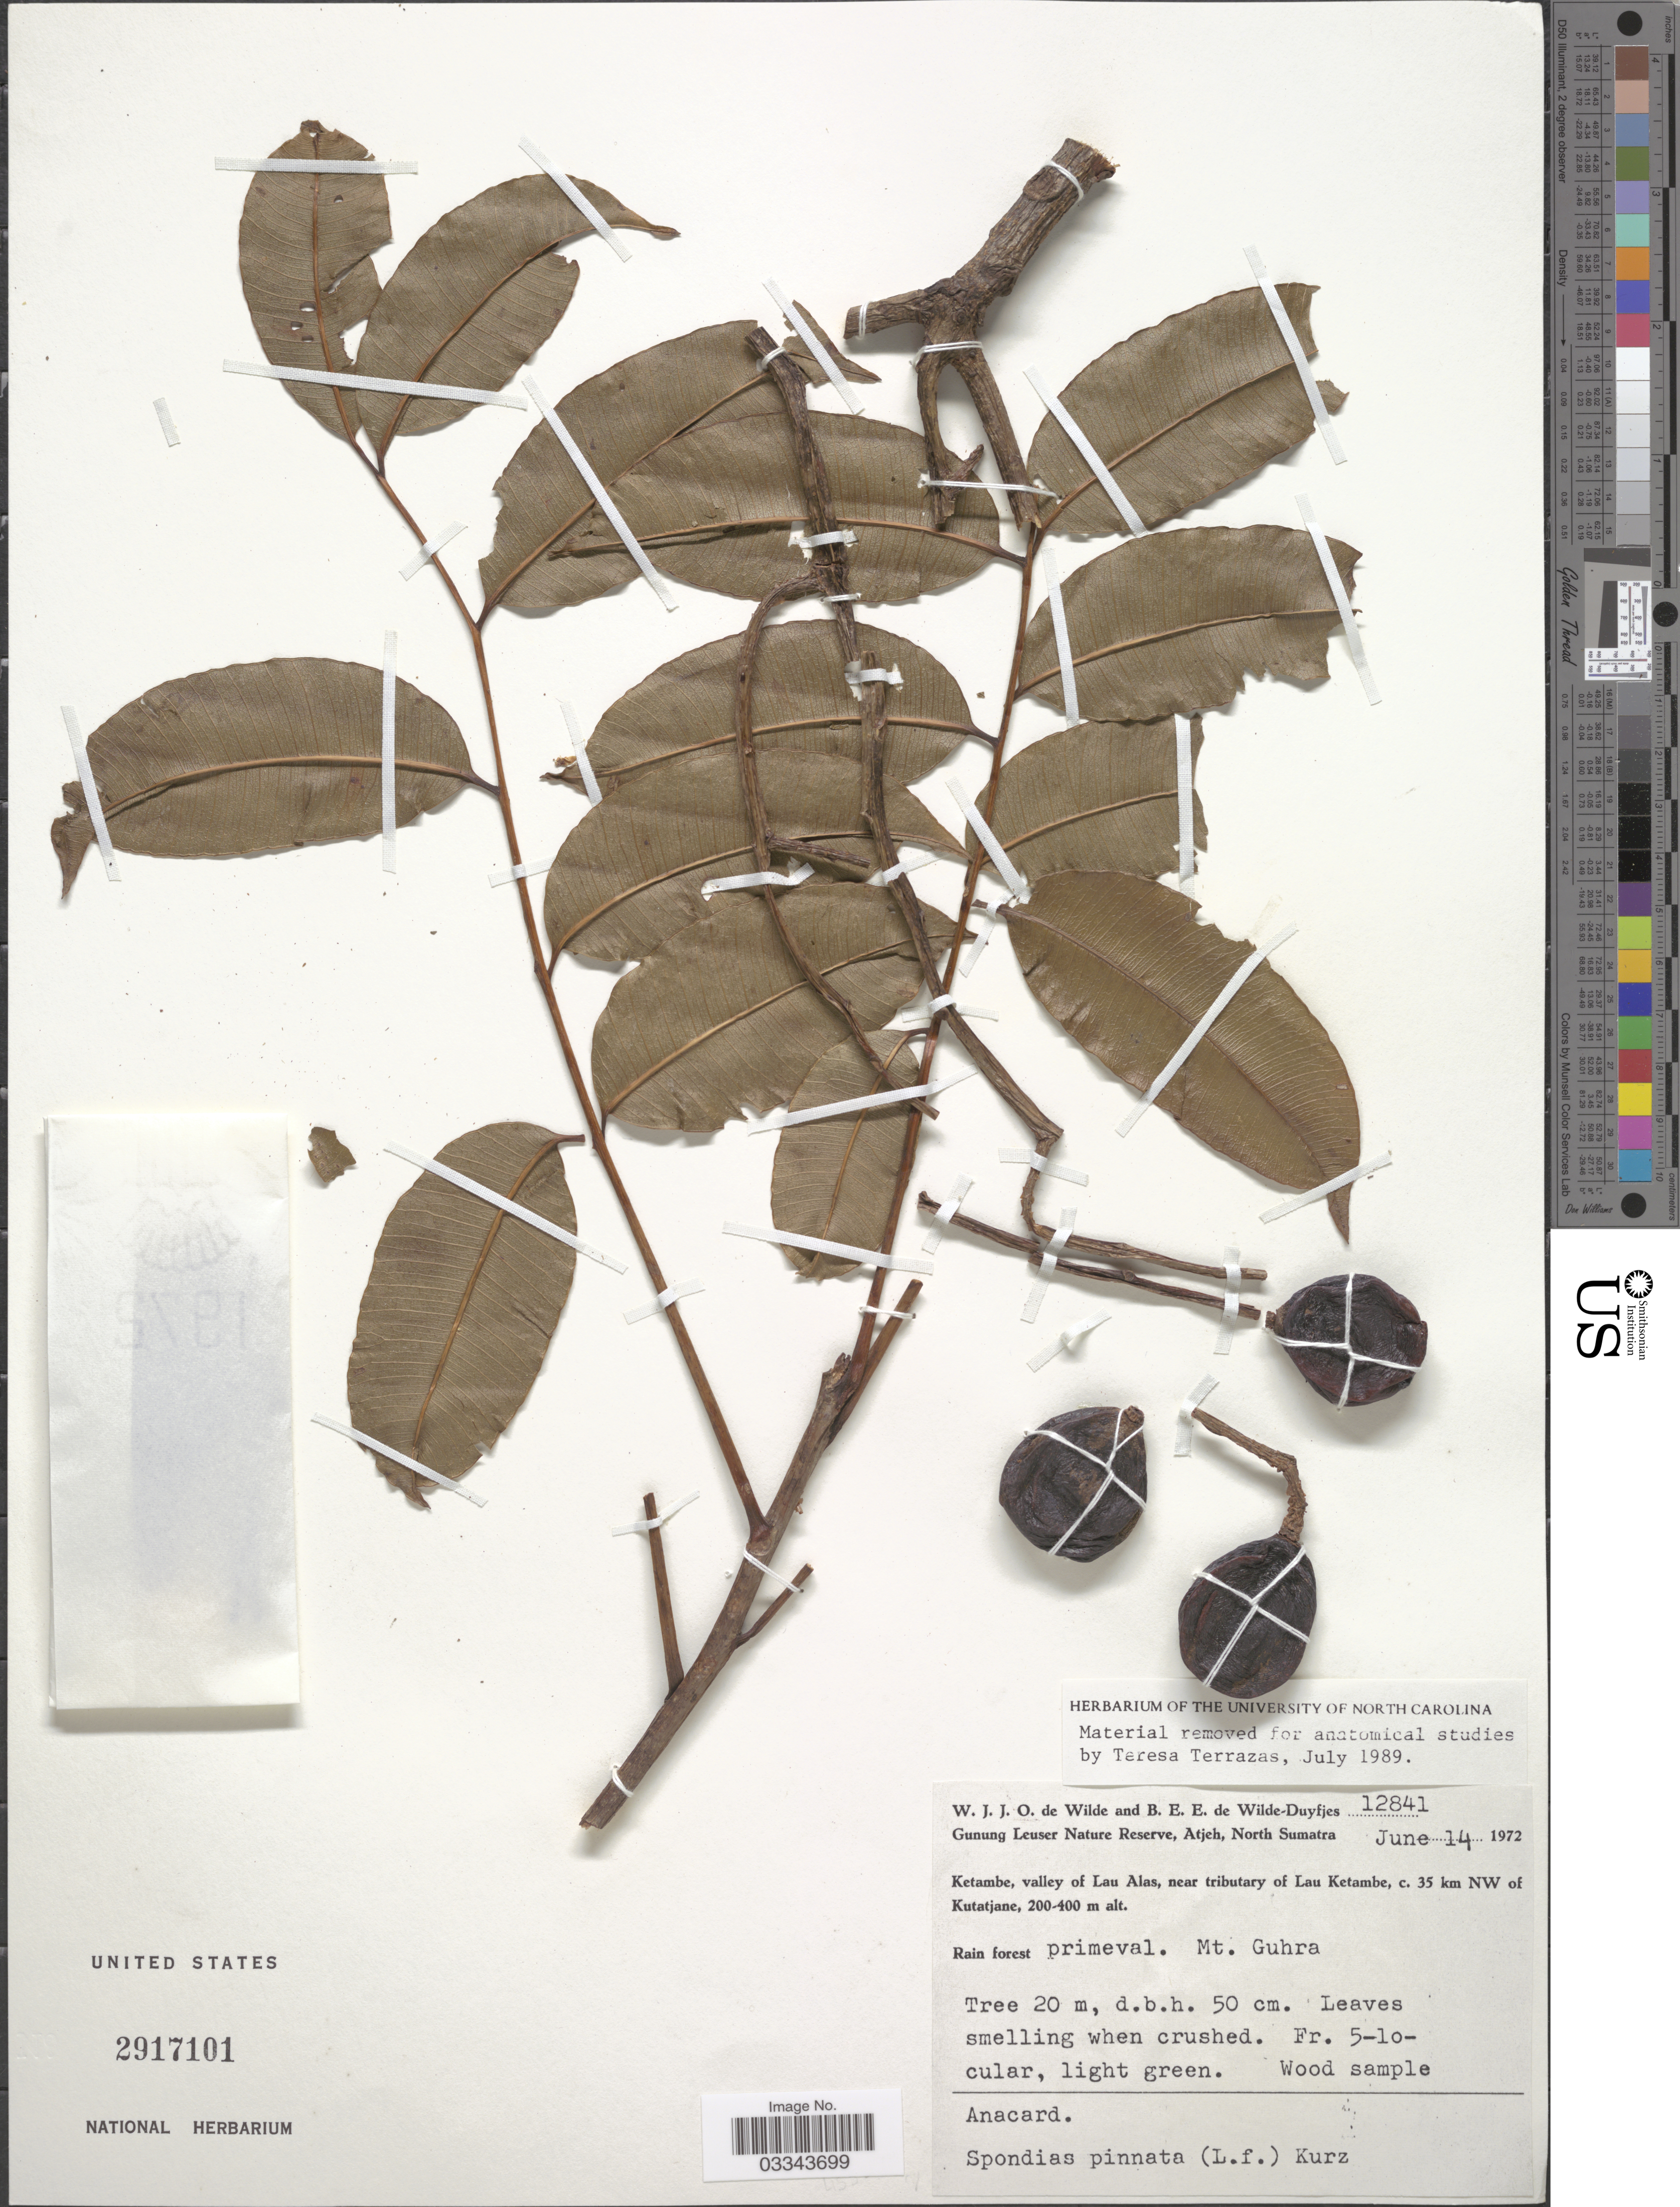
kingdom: Plantae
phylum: Tracheophyta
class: Magnoliopsida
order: Sapindales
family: Anacardiaceae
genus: Spondias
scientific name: Spondias pinnata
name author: (L. f.) Kurz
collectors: W. J. de Wilde & B. E. de Wilde-Duyfjes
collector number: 12841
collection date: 1972-06-14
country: Indonesia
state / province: Sumatra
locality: Gunung Leuser Nature Reserve, Atjeh, North Sumatra. Ketambe, valley of Lau Alas, near tributary of Lau Ketambe, c. 35 km NW of Kutatjane. Mt. Guhra.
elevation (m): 200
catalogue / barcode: US 2917101